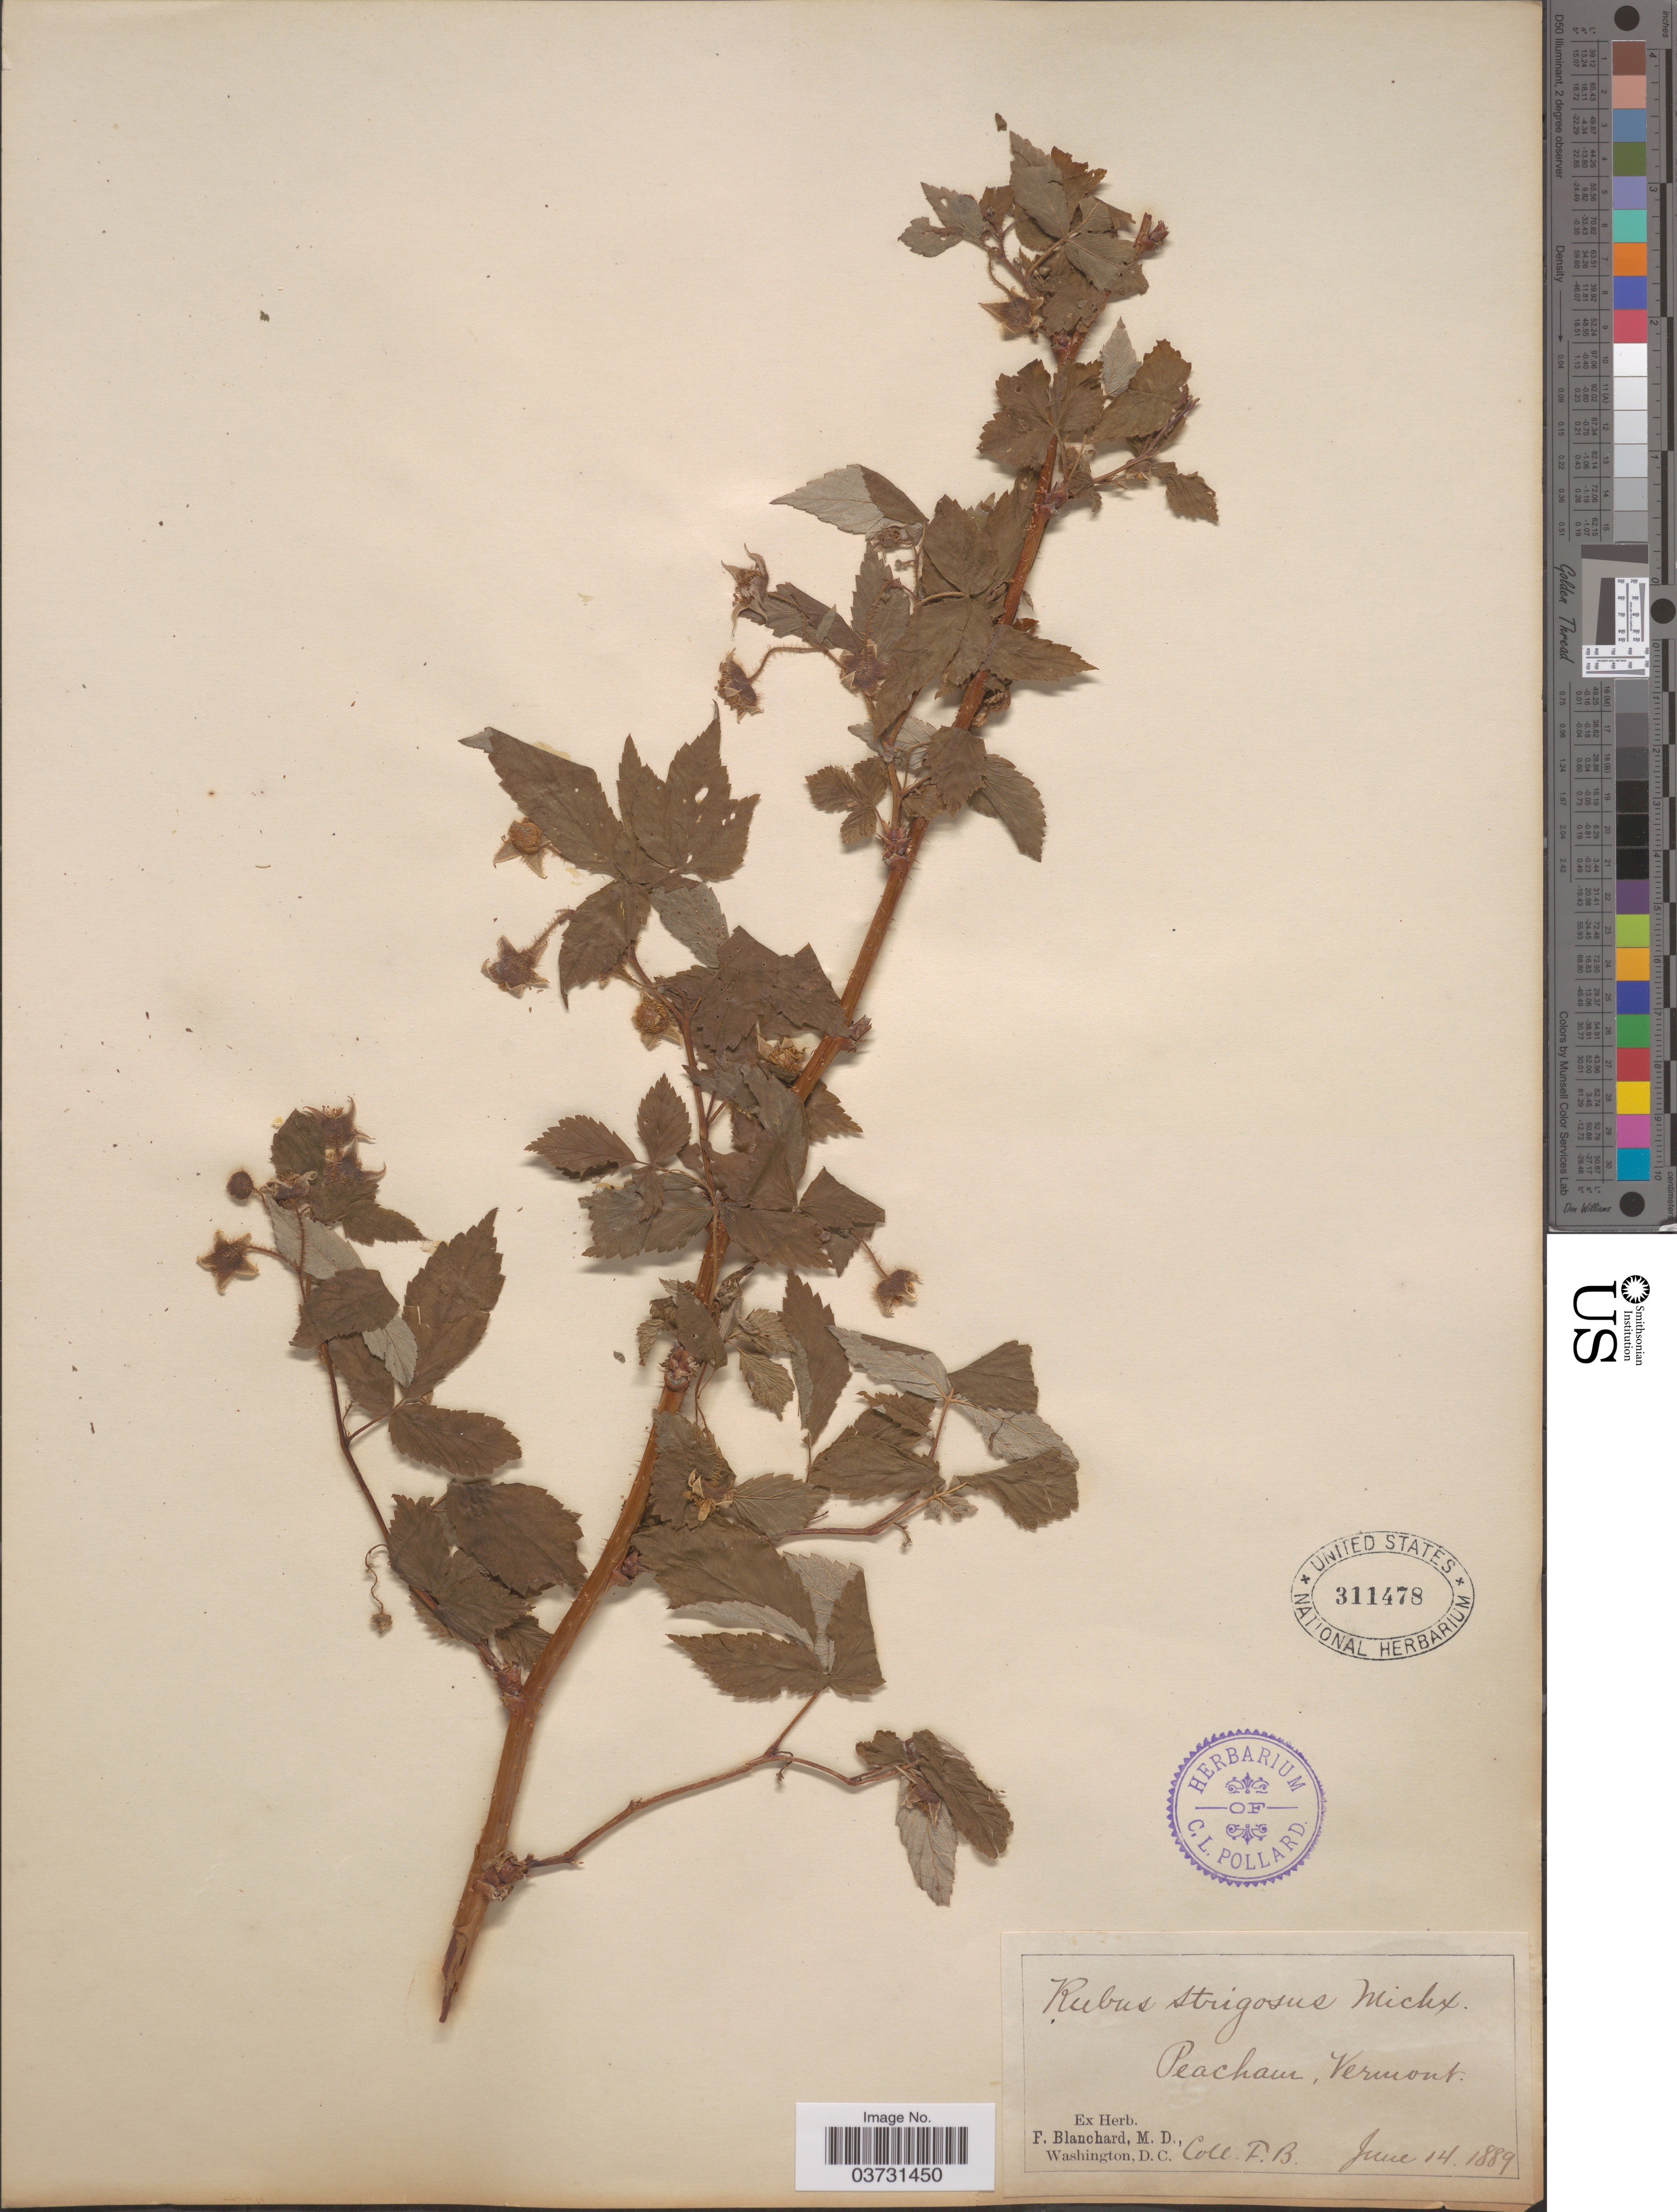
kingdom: Plantae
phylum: Tracheophyta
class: Magnoliopsida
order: Rosales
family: Rosaceae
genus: Rubus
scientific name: Rubus strigosus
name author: Michx.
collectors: F. Blanchard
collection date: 1889-06-14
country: United States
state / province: Vermont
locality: Peacham.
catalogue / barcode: US 311478